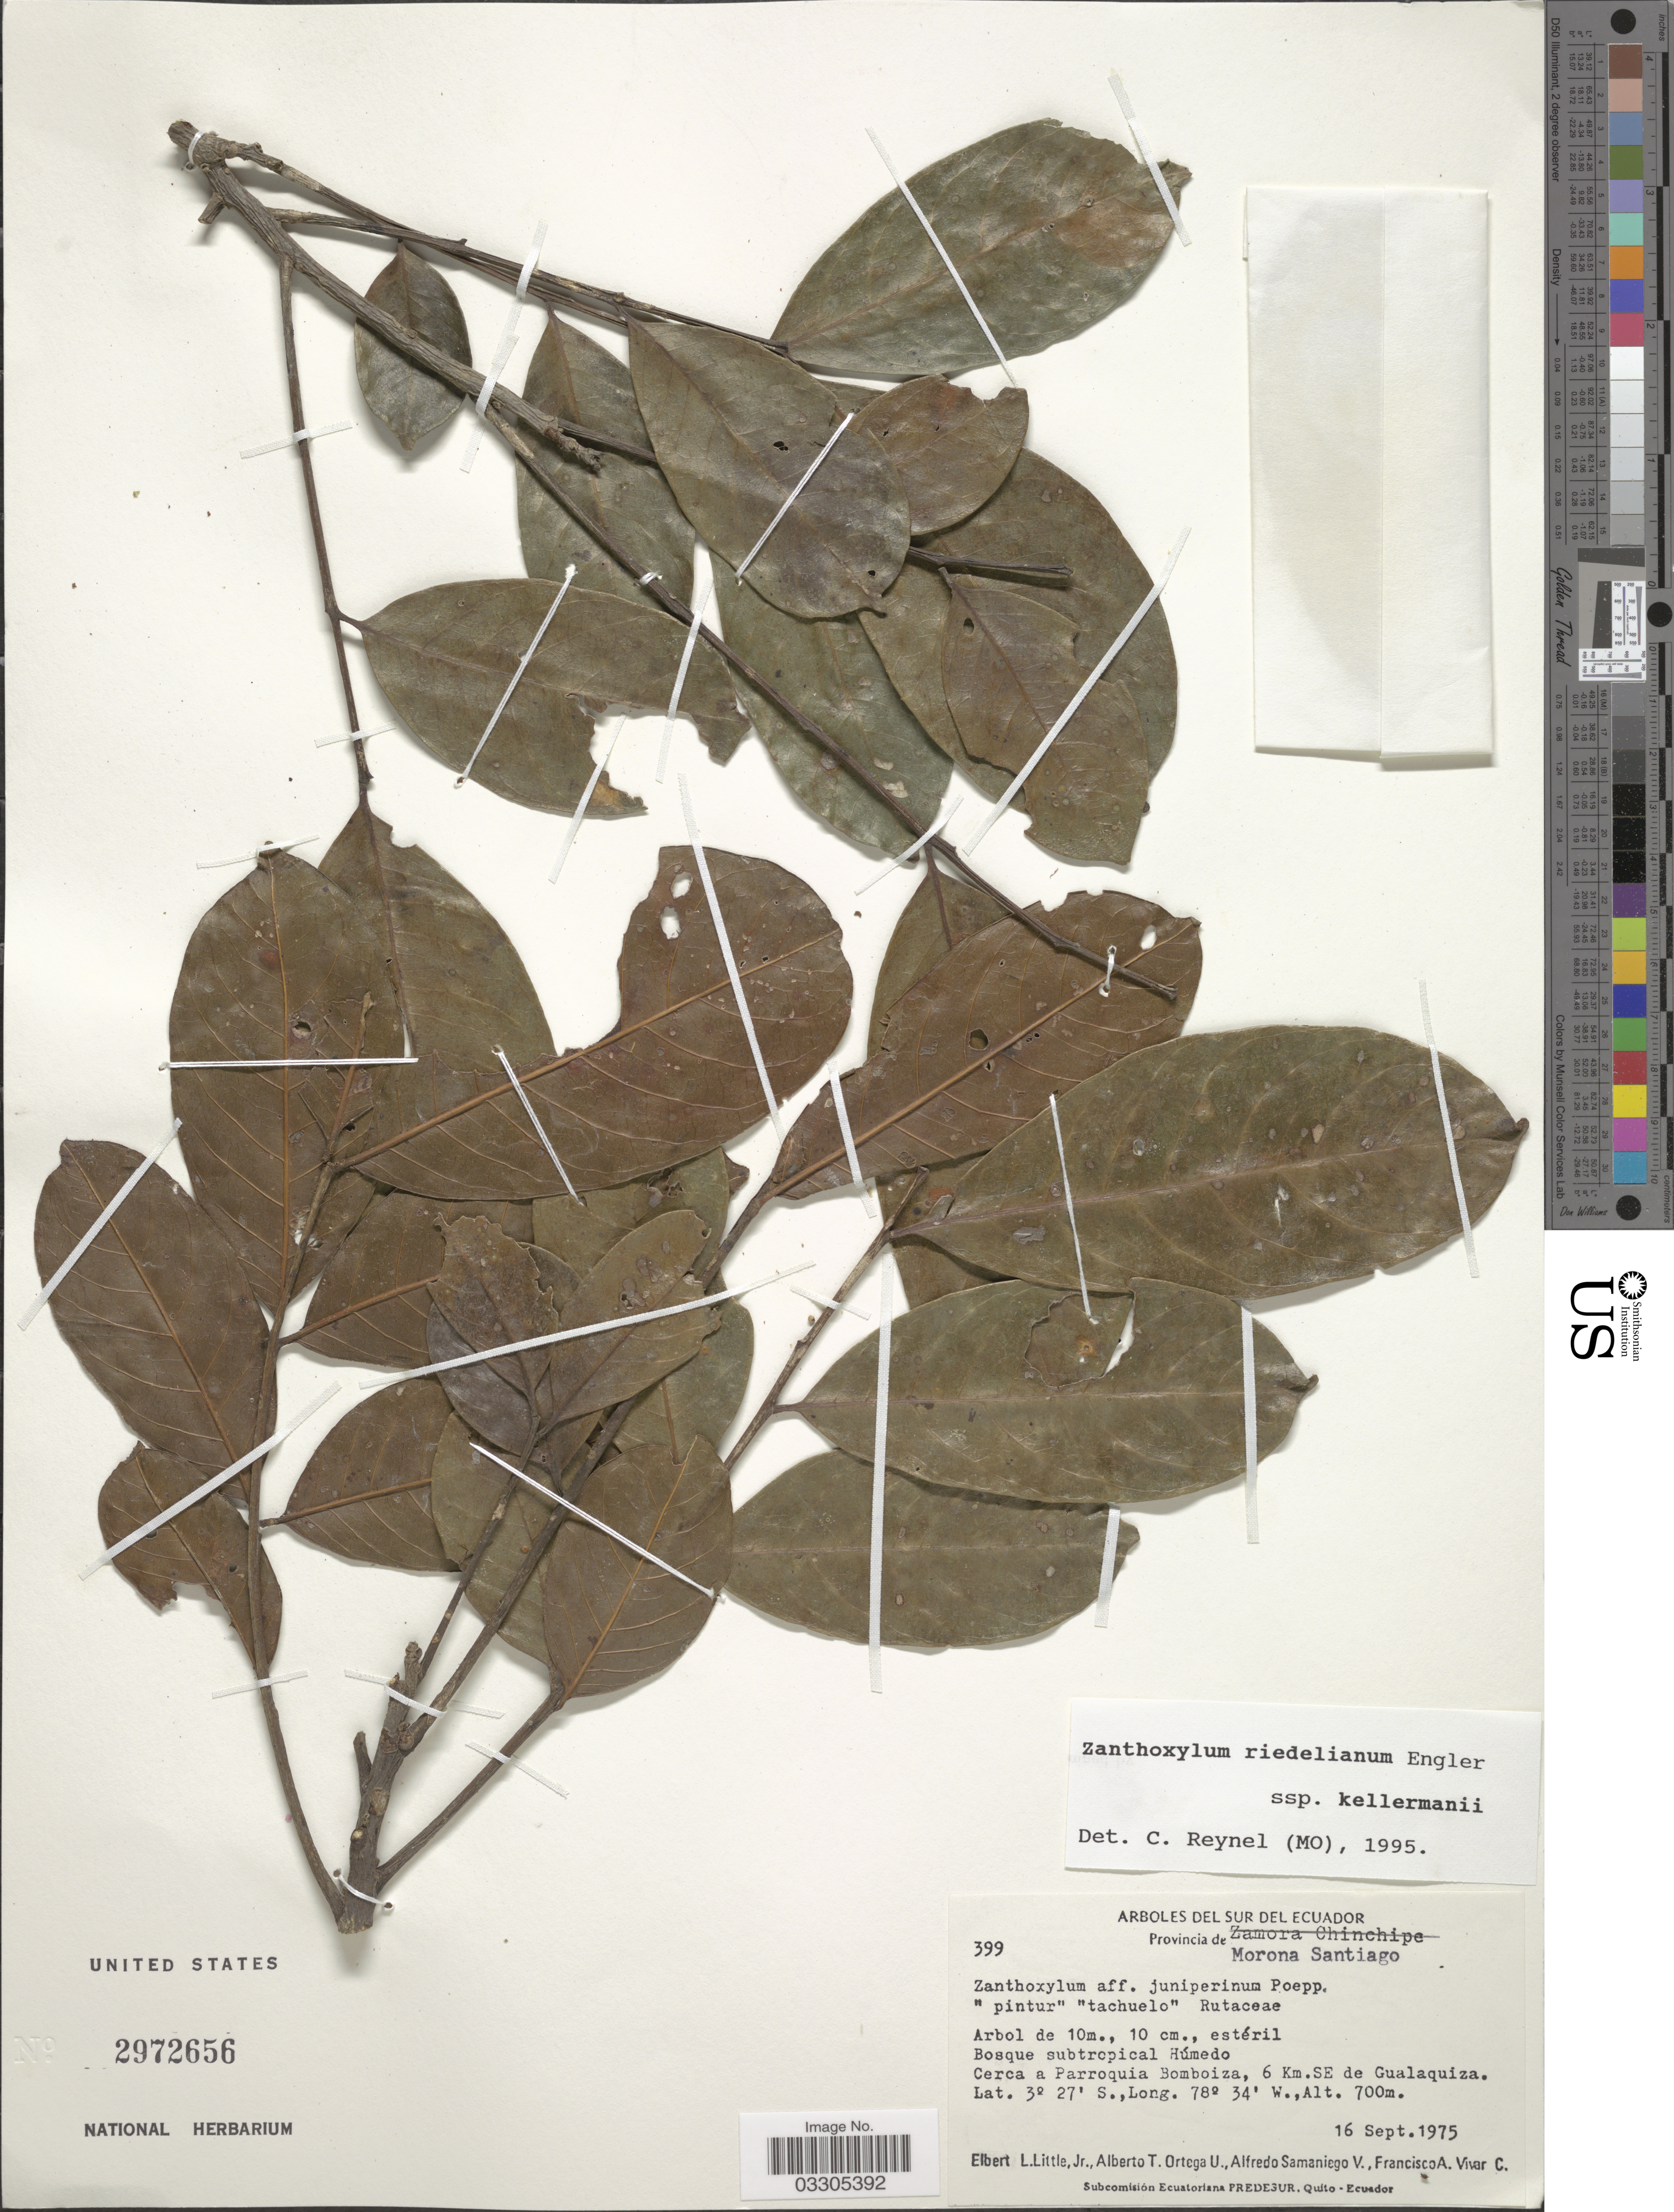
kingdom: Plantae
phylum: Tracheophyta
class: Magnoliopsida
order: Sapindales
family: Rutaceae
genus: Zanthoxylum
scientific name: Zanthoxylum kellermanii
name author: P. Wilson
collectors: E. L. Little, A. T. Ortega U., A. Samaniego & F. A. Vivar C.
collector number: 399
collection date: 1975-09-16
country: Ecuador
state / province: Morona-Santiago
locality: Sur del Ecuador. Cerca a Parroquia Bomboiza, 6 Km. SE de Gualaquiza.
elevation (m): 700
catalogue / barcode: US 2972656